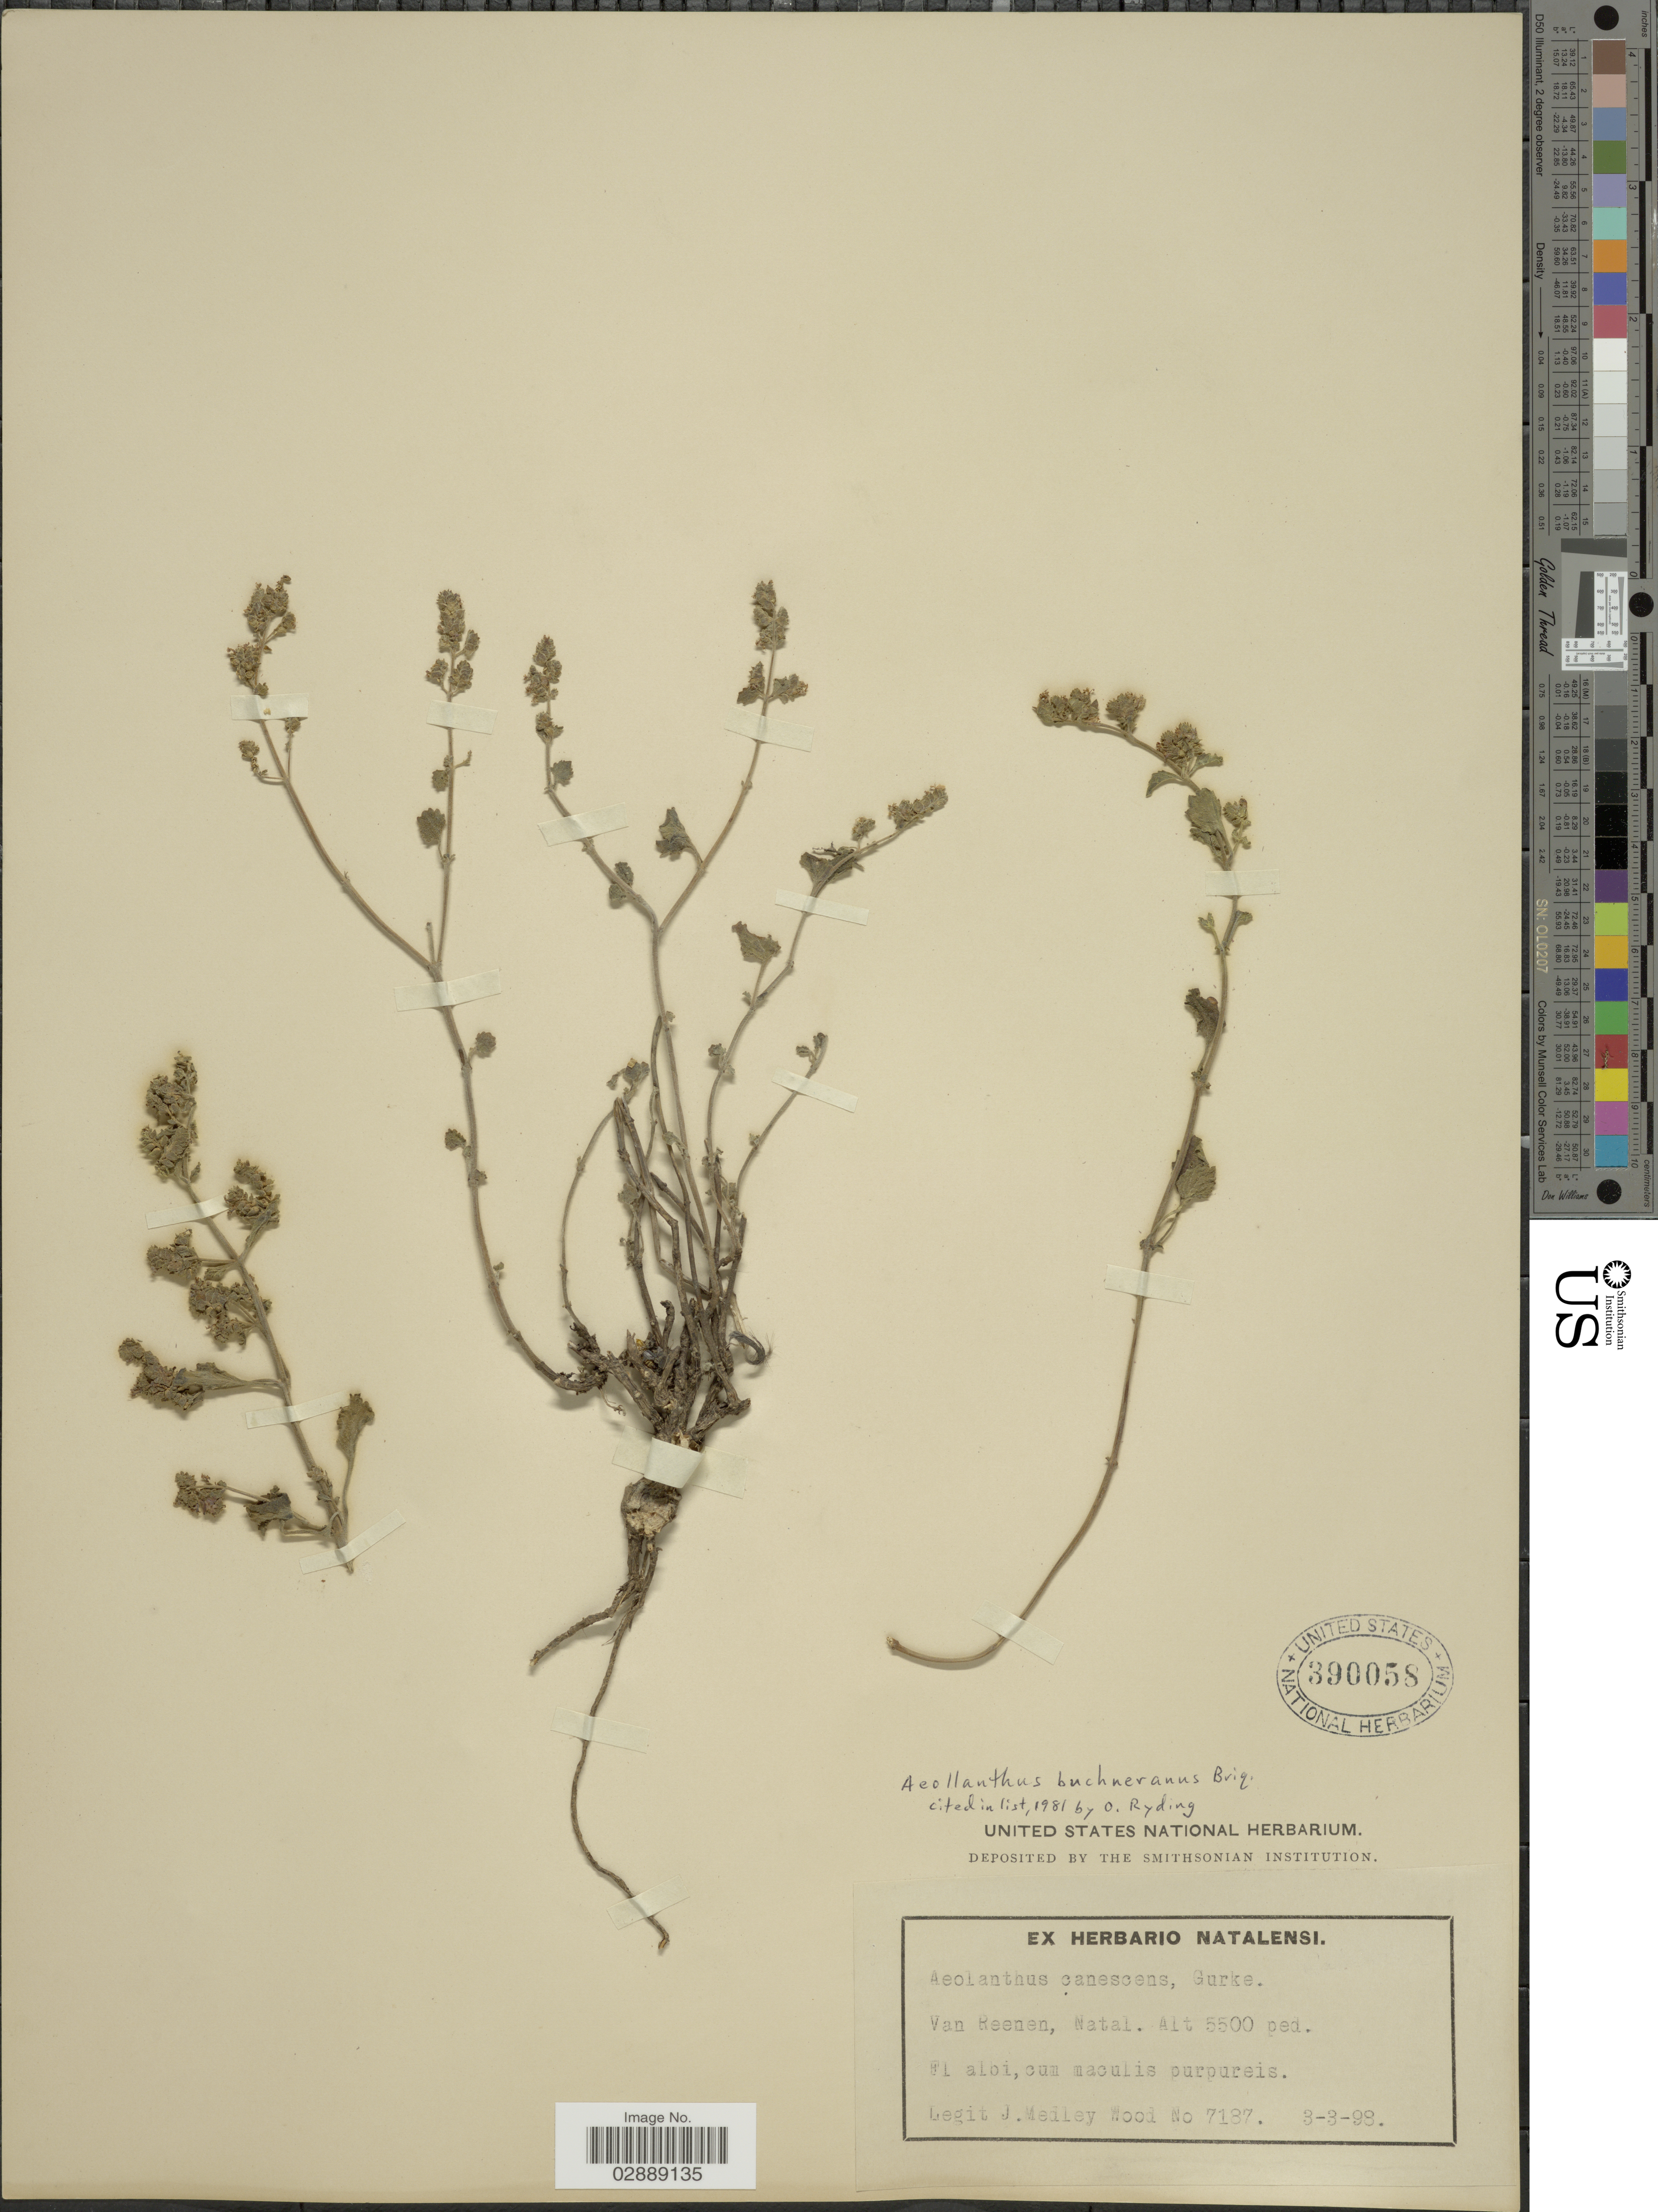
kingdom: Plantae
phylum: Tracheophyta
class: Magnoliopsida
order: Lamiales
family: Lamiaceae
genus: Aeollanthus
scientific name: Aeollanthus buchnerianus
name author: Briq.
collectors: J. Medley Wood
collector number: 7187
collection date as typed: Transcribed d/m/y: 3/3/98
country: South Africa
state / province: KwaZulu-Natal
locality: Van Reenen, Natal.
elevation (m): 1676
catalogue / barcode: US 390058